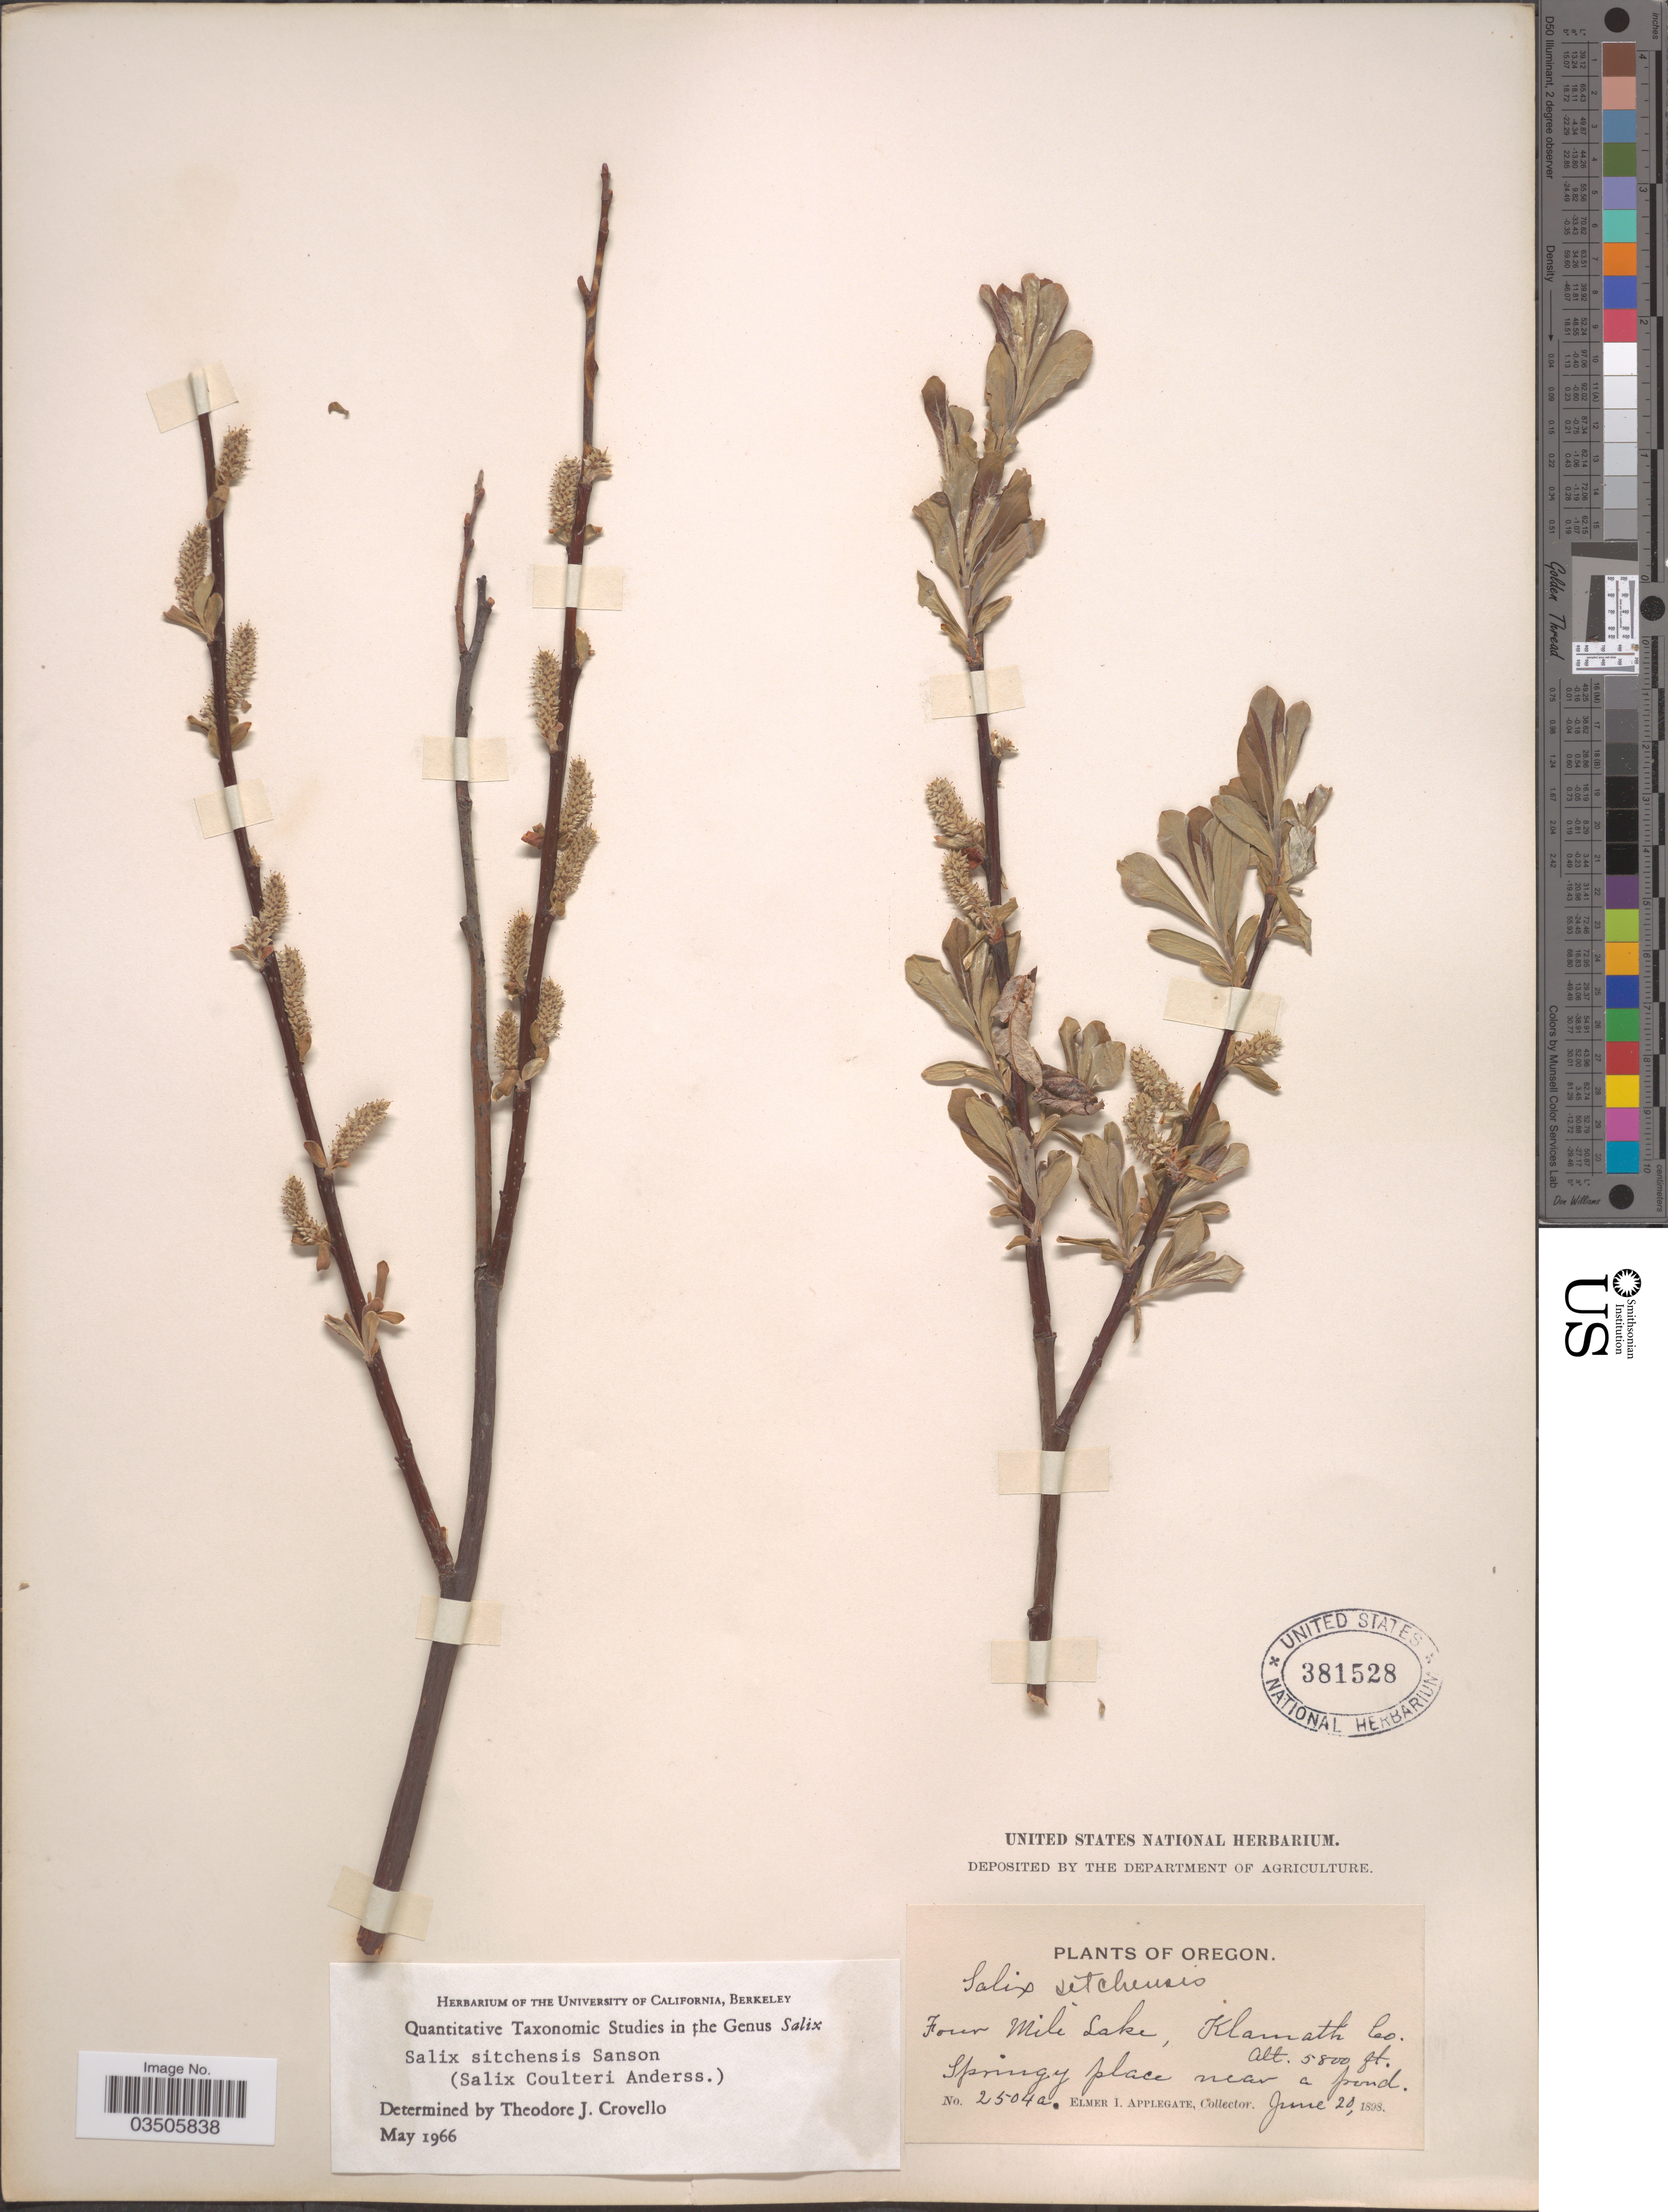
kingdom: Plantae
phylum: Tracheophyta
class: Magnoliopsida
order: Malpighiales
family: Salicaceae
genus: Salix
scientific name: Salix sitchensis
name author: Sanson ex Bong.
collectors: E. I. Applegate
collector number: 2504a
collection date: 1898-06-20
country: United States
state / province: Oregon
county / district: Klamath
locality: Four Mile Lake, Klamath Co. Spring place near a pond.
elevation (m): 1768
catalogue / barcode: US 381528